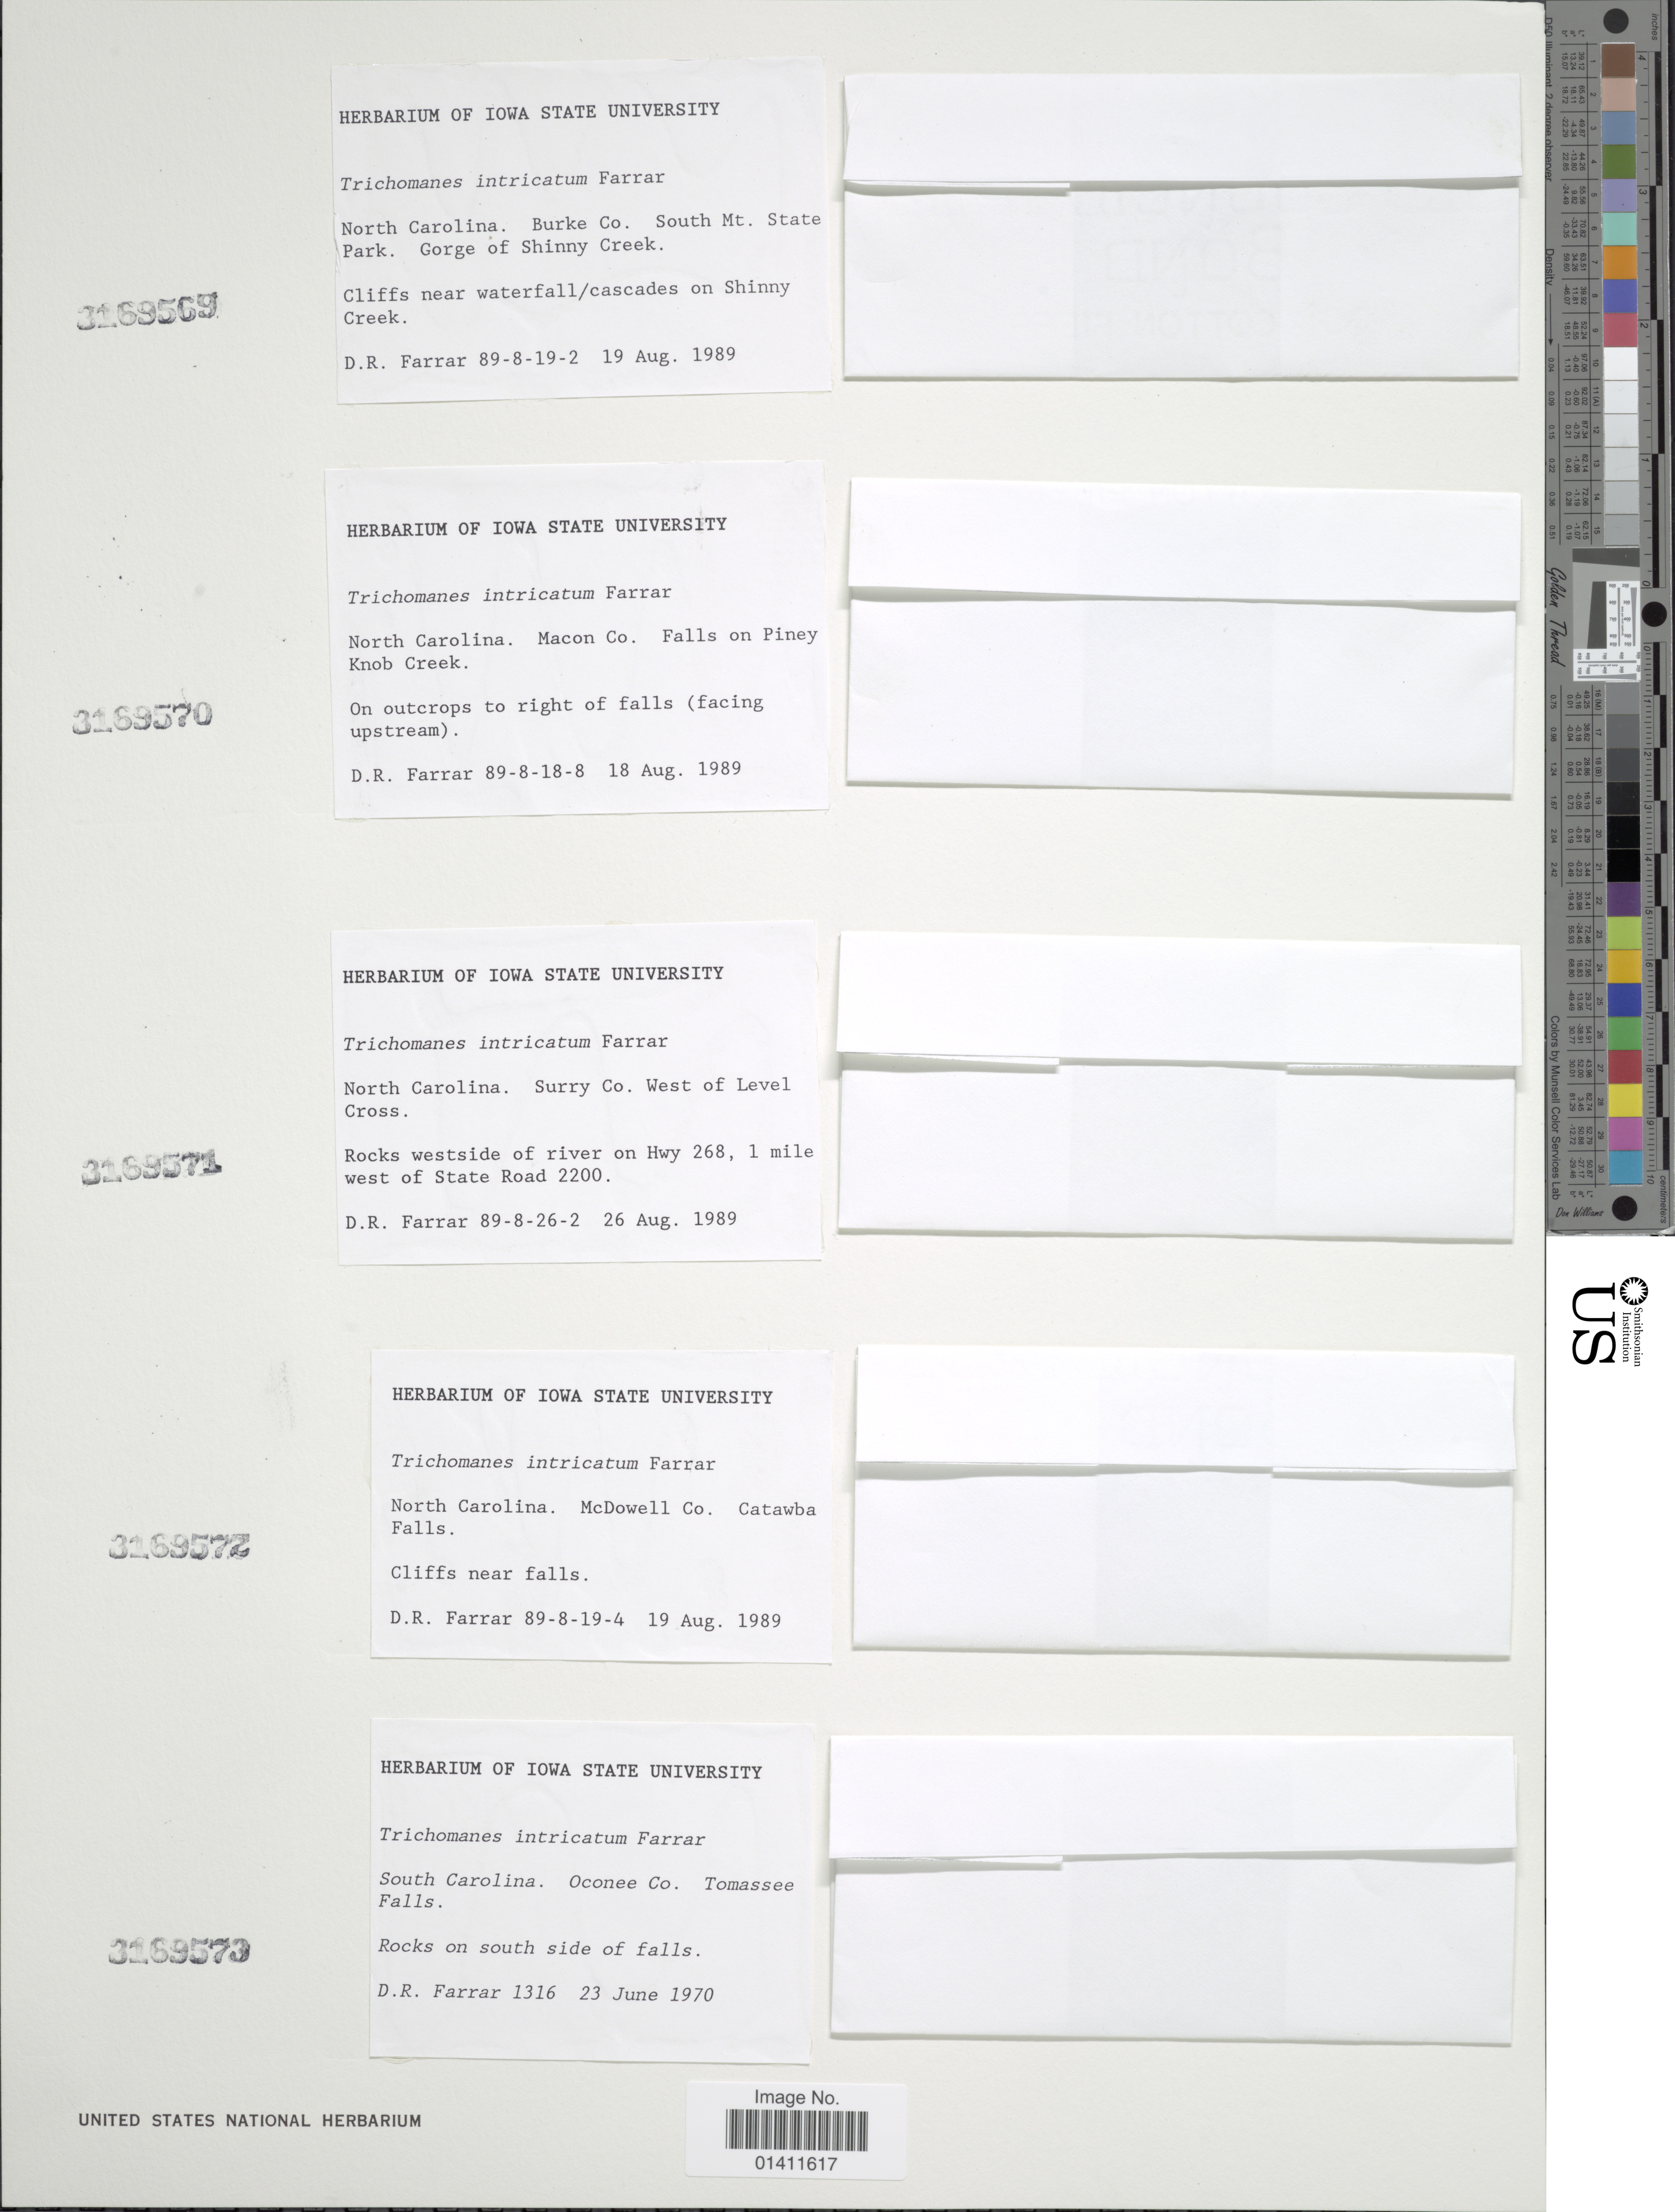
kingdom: Plantae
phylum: Tracheophyta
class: Polypodiopsida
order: Hymenophyllales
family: Hymenophyllaceae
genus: Vandenboschia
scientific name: Vandenboschia intricatum (Farrar) comb. ined., 2015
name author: (Farrar)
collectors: D. R. Farrar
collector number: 89-8-18-8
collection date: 1989-08-18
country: United States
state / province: North Carolina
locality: Mqacon Co. Falls on Pinet Knob Creek. On outcrop to right of falls (facing upstream).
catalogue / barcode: US 3169570-2